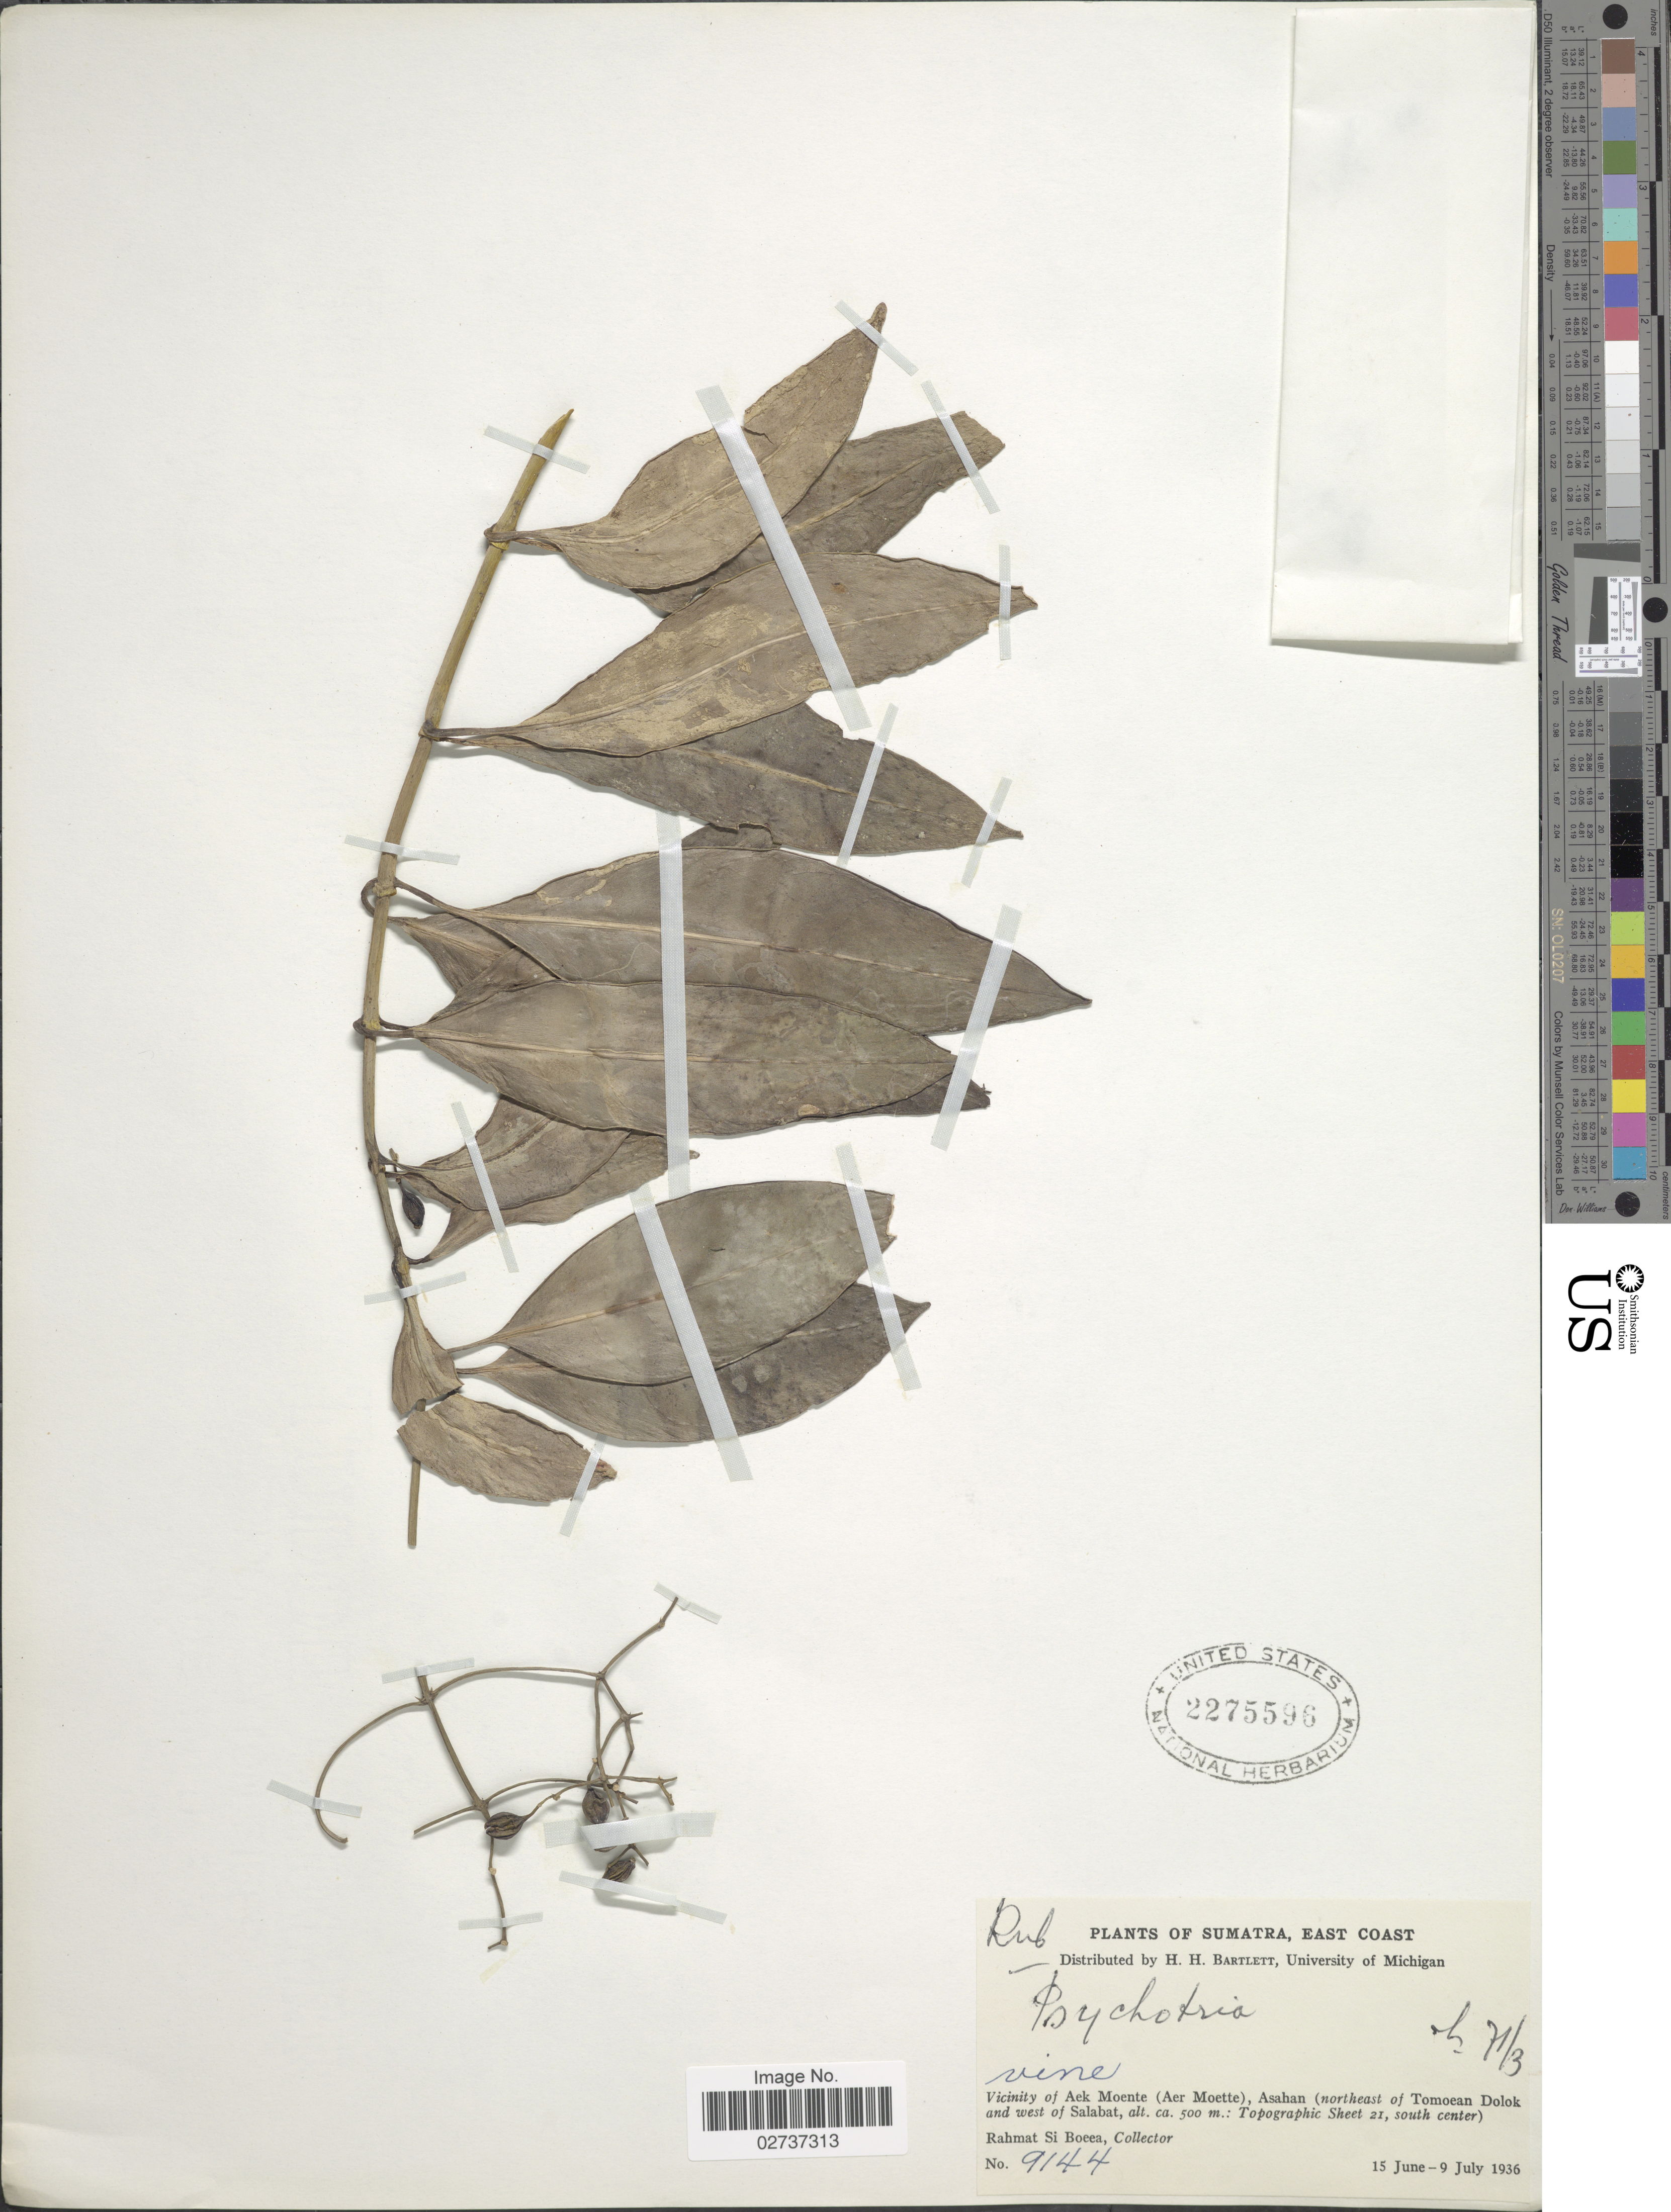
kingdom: Plantae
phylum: Tracheophyta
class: Magnoliopsida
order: Gentianales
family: Rubiaceae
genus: Psychotria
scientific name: Psychotria sp.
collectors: Rahmat Si Boeea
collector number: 9144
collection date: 1936-06-15/1936-07-09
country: Indonesia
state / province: Sumatra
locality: East Coast. Vicinity of Aek Moente ( Aer Moette), Asahan (northeast of Tomoean Dolok and west of Salabat. Topographic Sheet 21, south center)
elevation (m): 500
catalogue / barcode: US 2275596